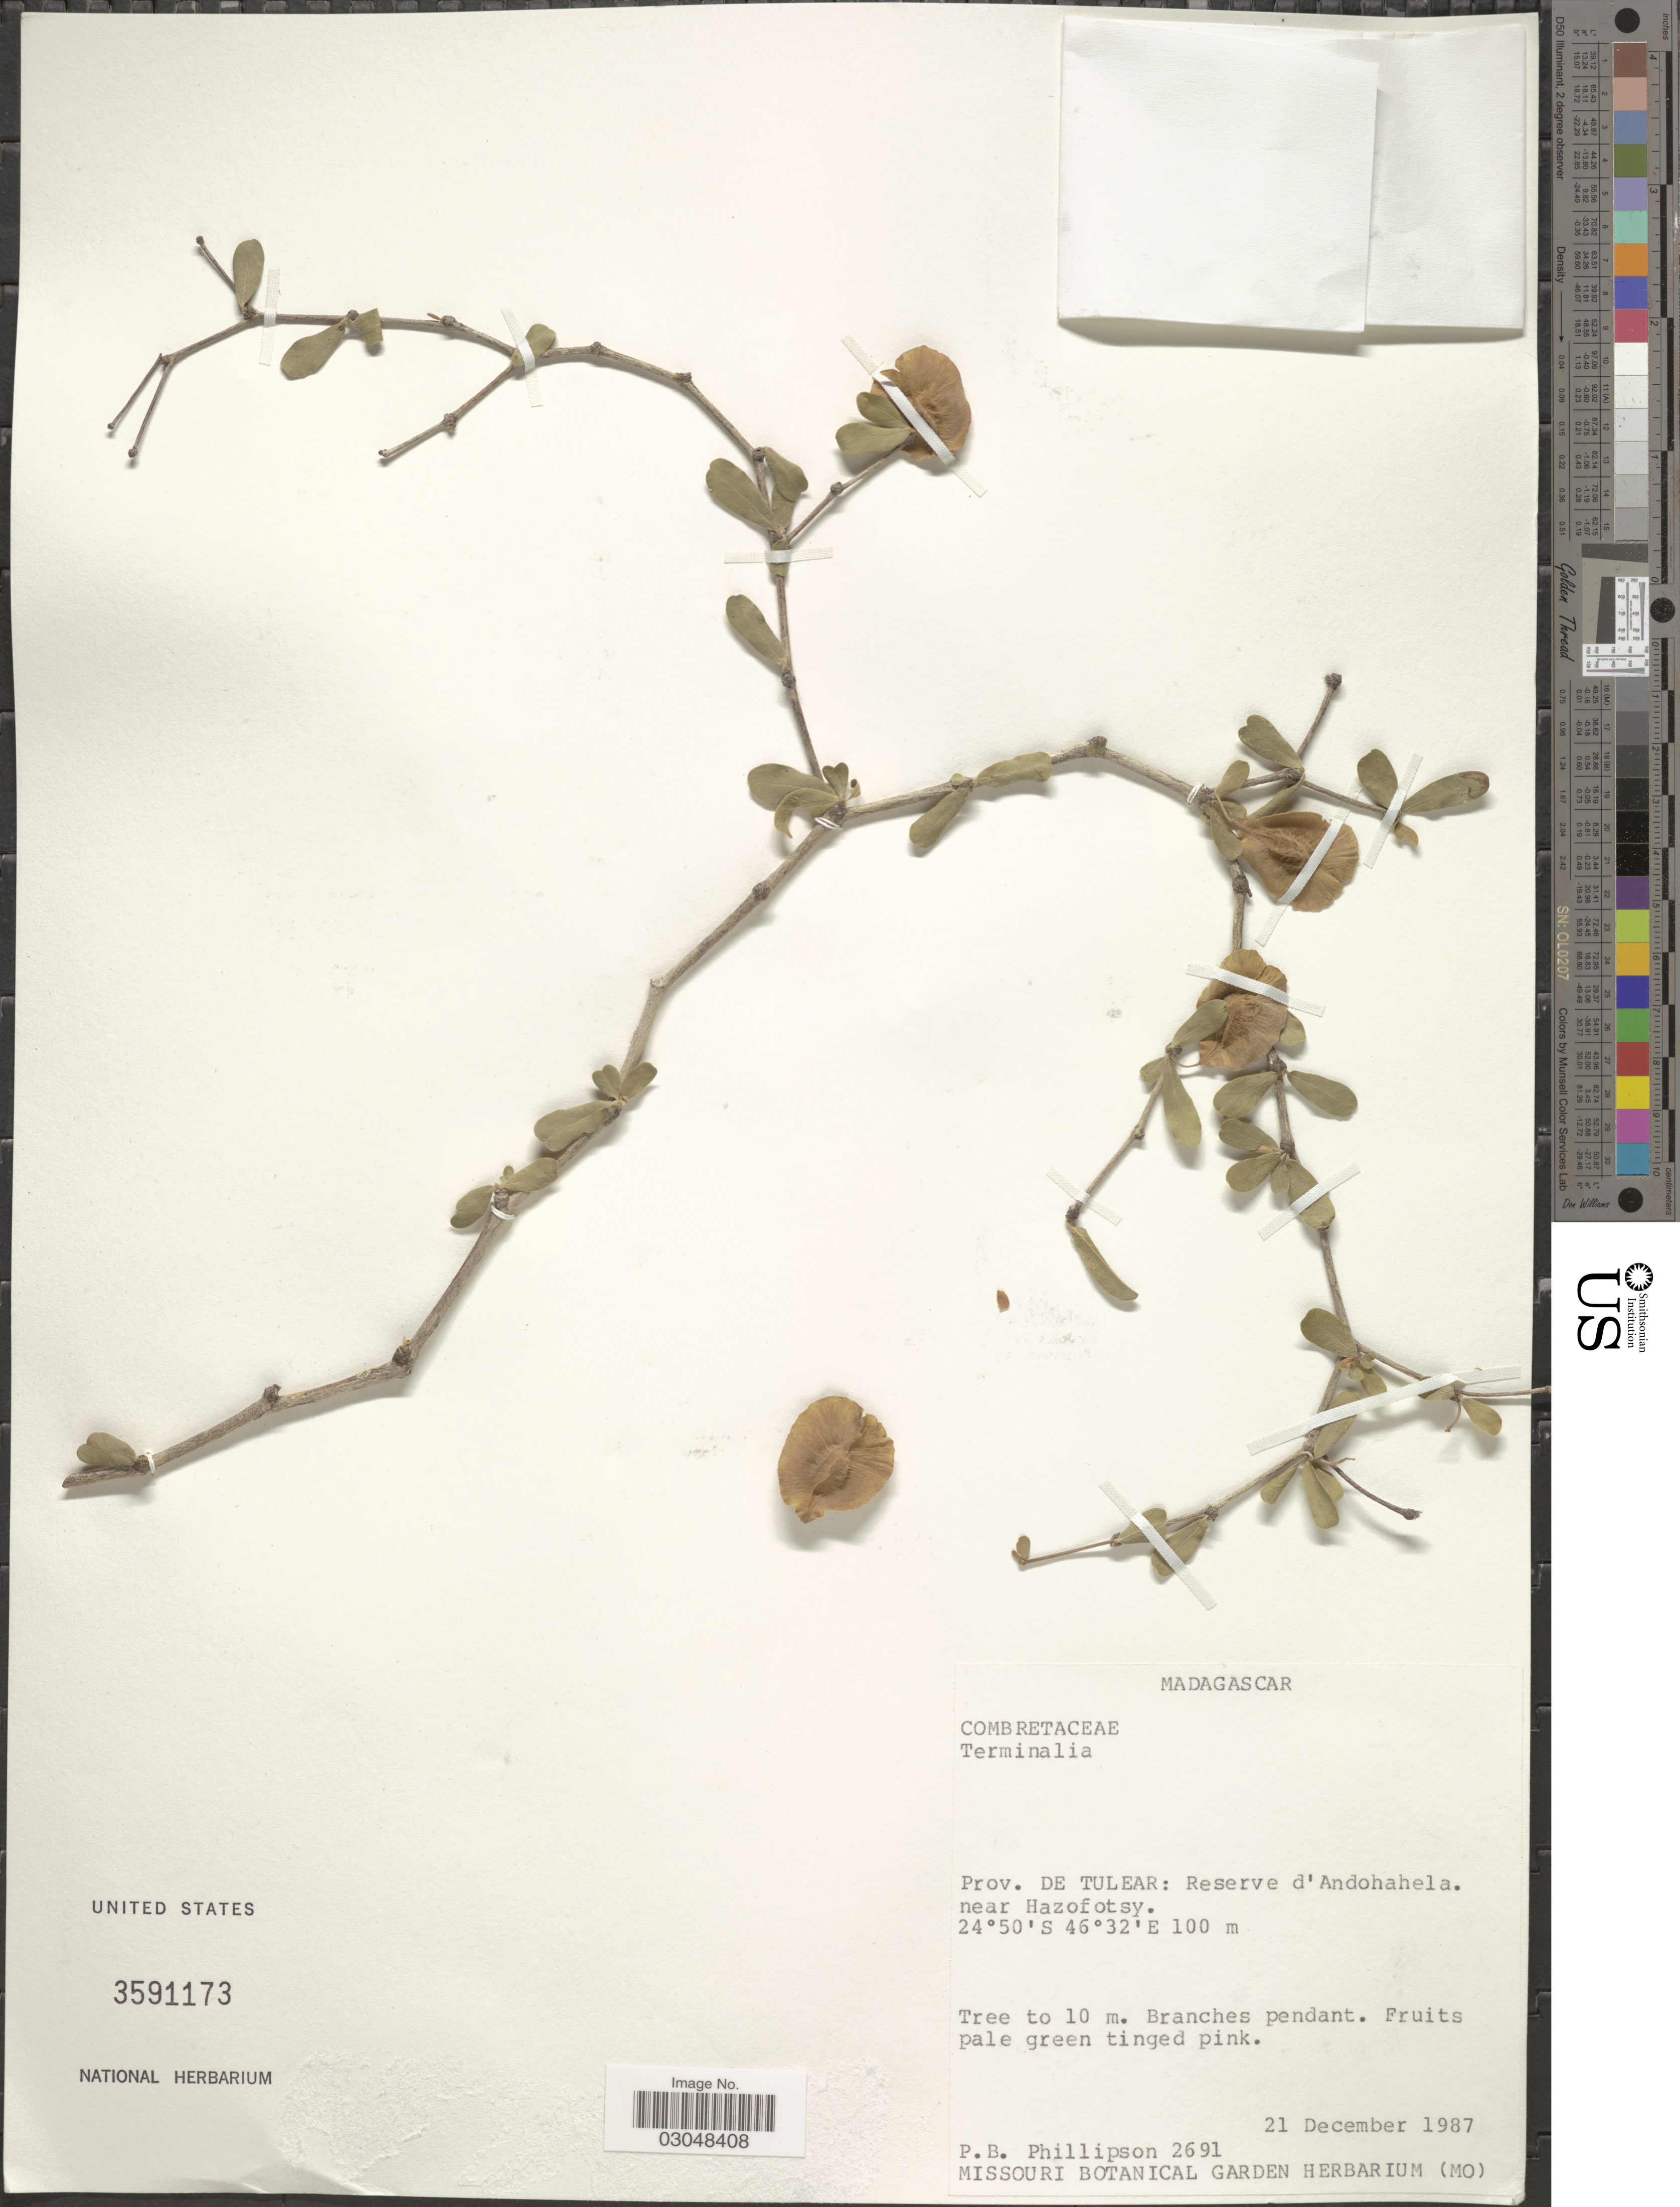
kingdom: Plantae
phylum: Tracheophyta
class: Magnoliopsida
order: Myrtales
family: Combretaceae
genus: Terminalia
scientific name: Terminalia sp.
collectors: P. B. Phillipson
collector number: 2691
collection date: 1987-12-21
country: Madagascar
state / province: Anosy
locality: Prov. De Tulear: Reserve d'Andohahela. Near Hazofotsy.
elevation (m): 100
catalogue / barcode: US 3591173